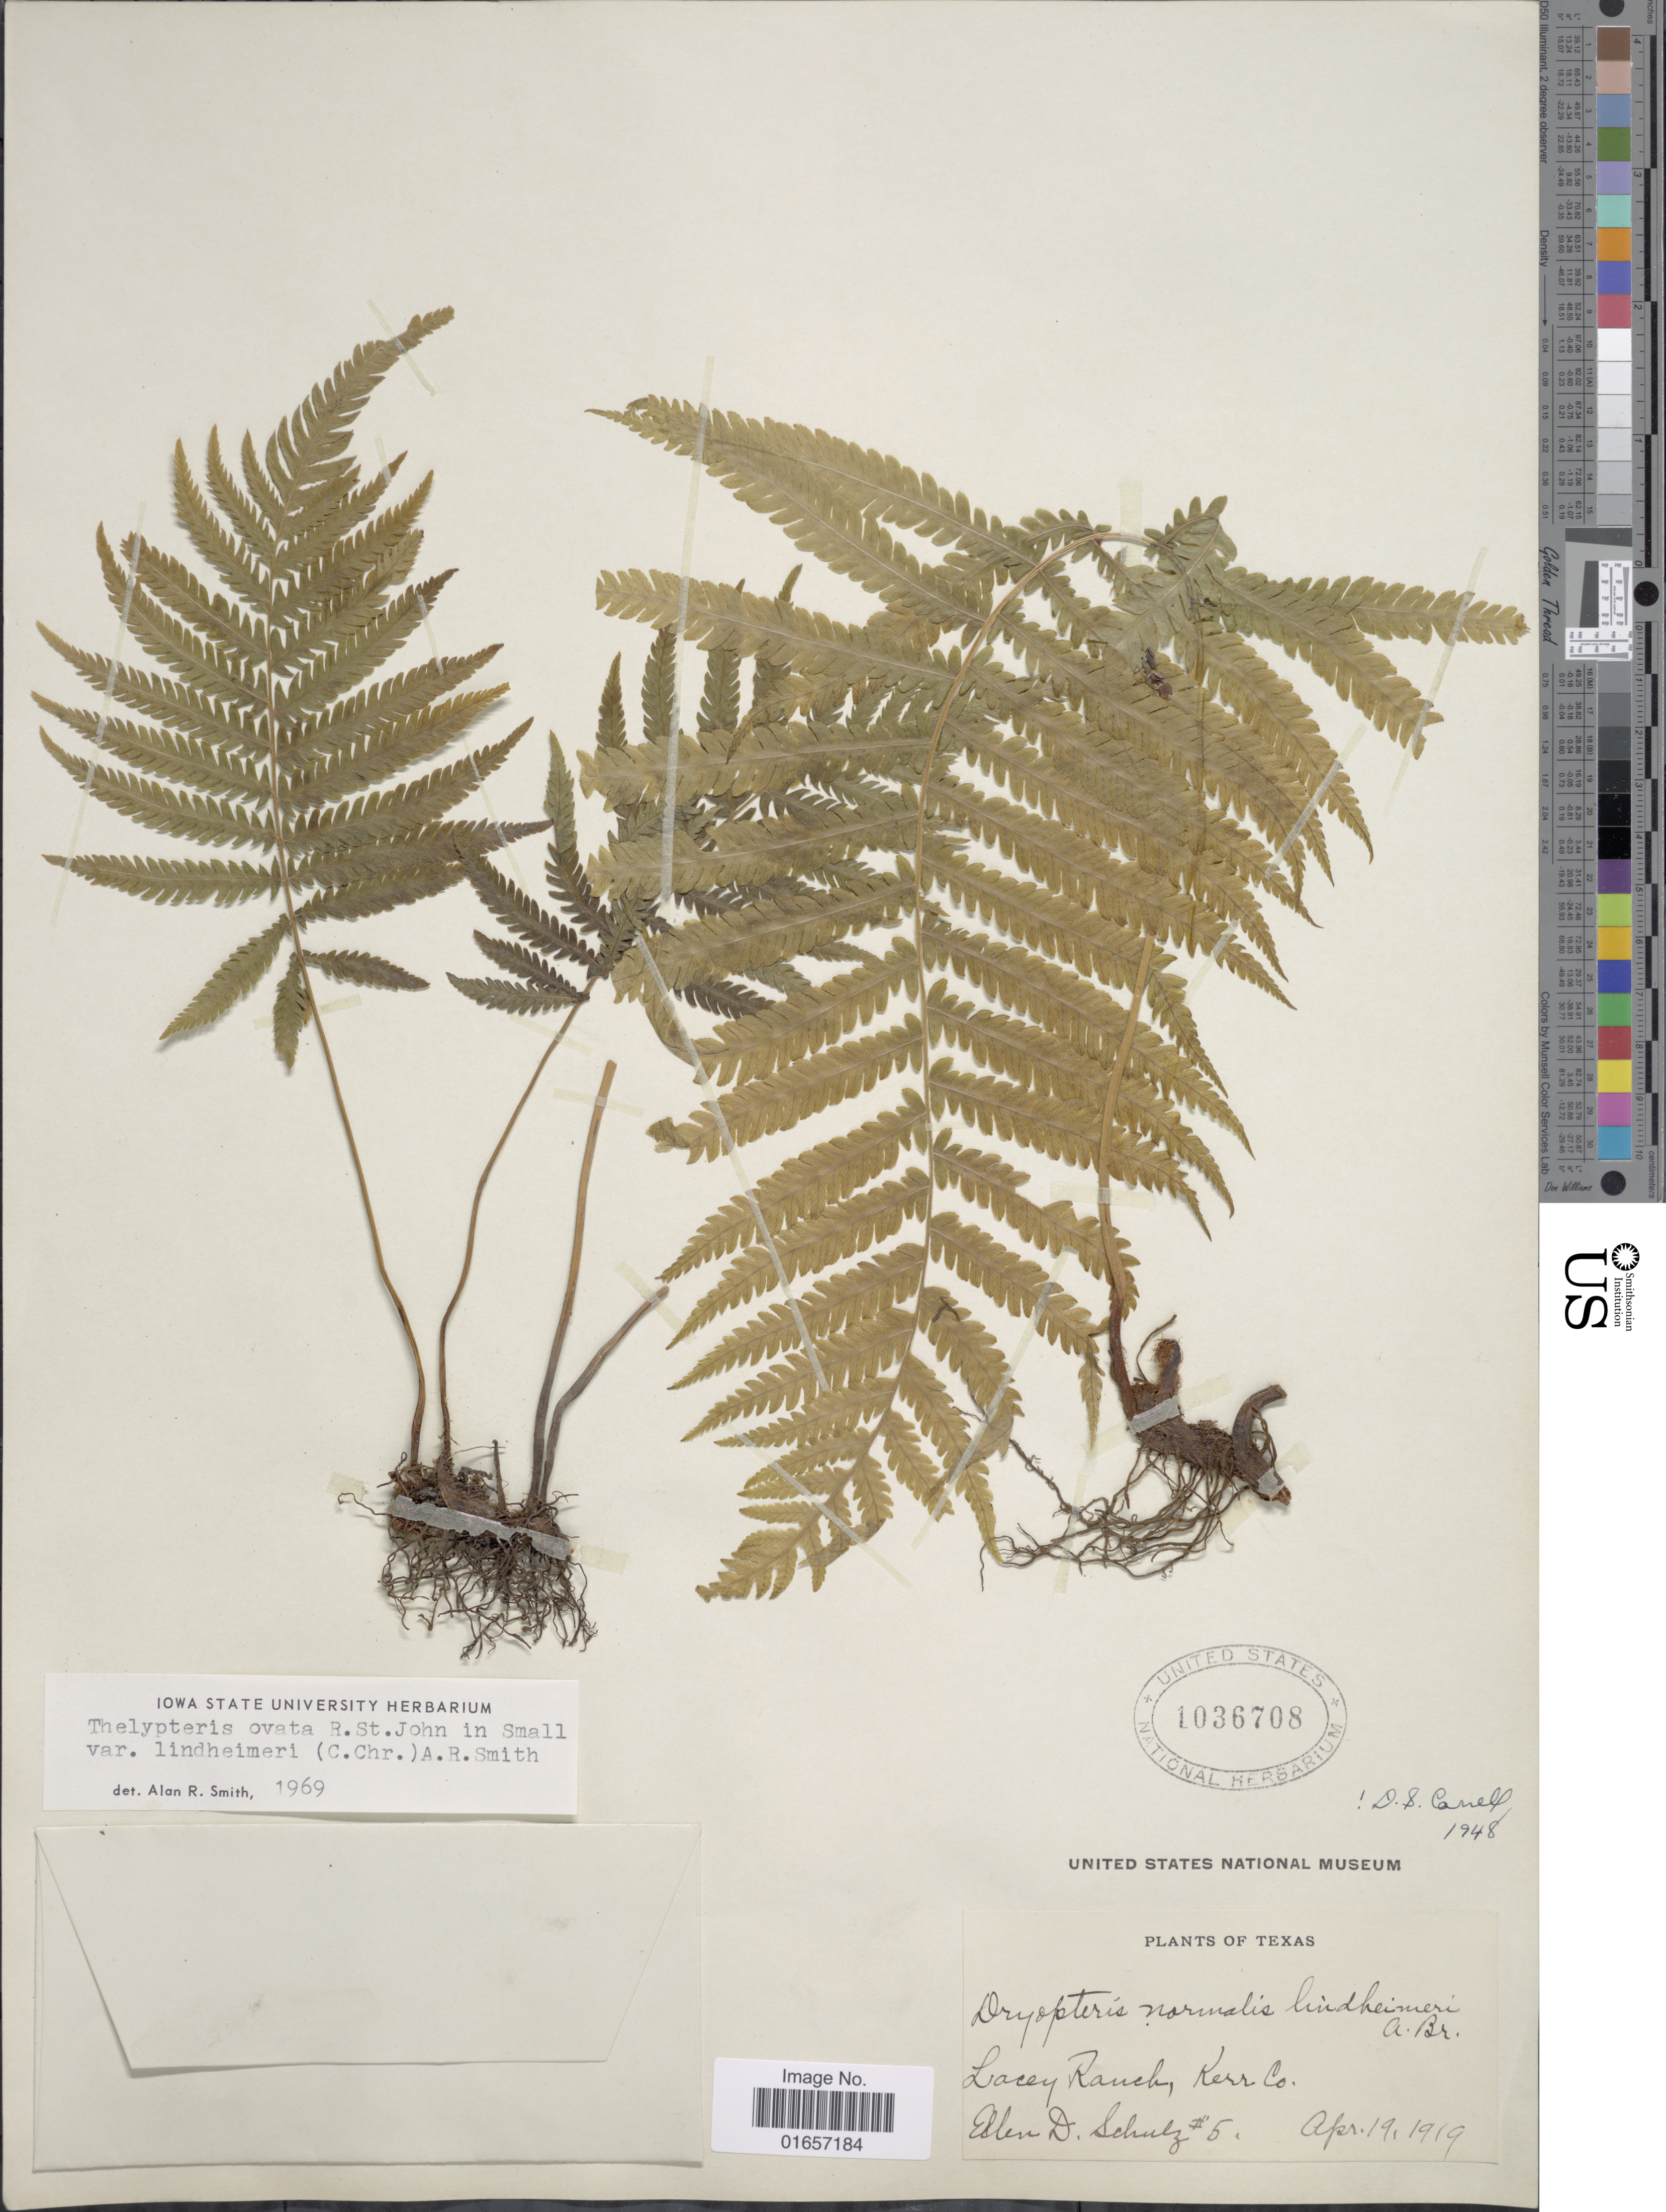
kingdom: Plantae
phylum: Tracheophyta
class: Polypodiopsida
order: Polypodiales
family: Thelypteridaceae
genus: Christella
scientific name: Christella ovata var. lindheimari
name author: (C. Chr.) A.R. Sm.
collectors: E. D. Schulz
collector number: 5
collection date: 1919-04-19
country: United States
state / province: Texas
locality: Lacey Ranch, Kerr Co.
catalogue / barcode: US 1036708